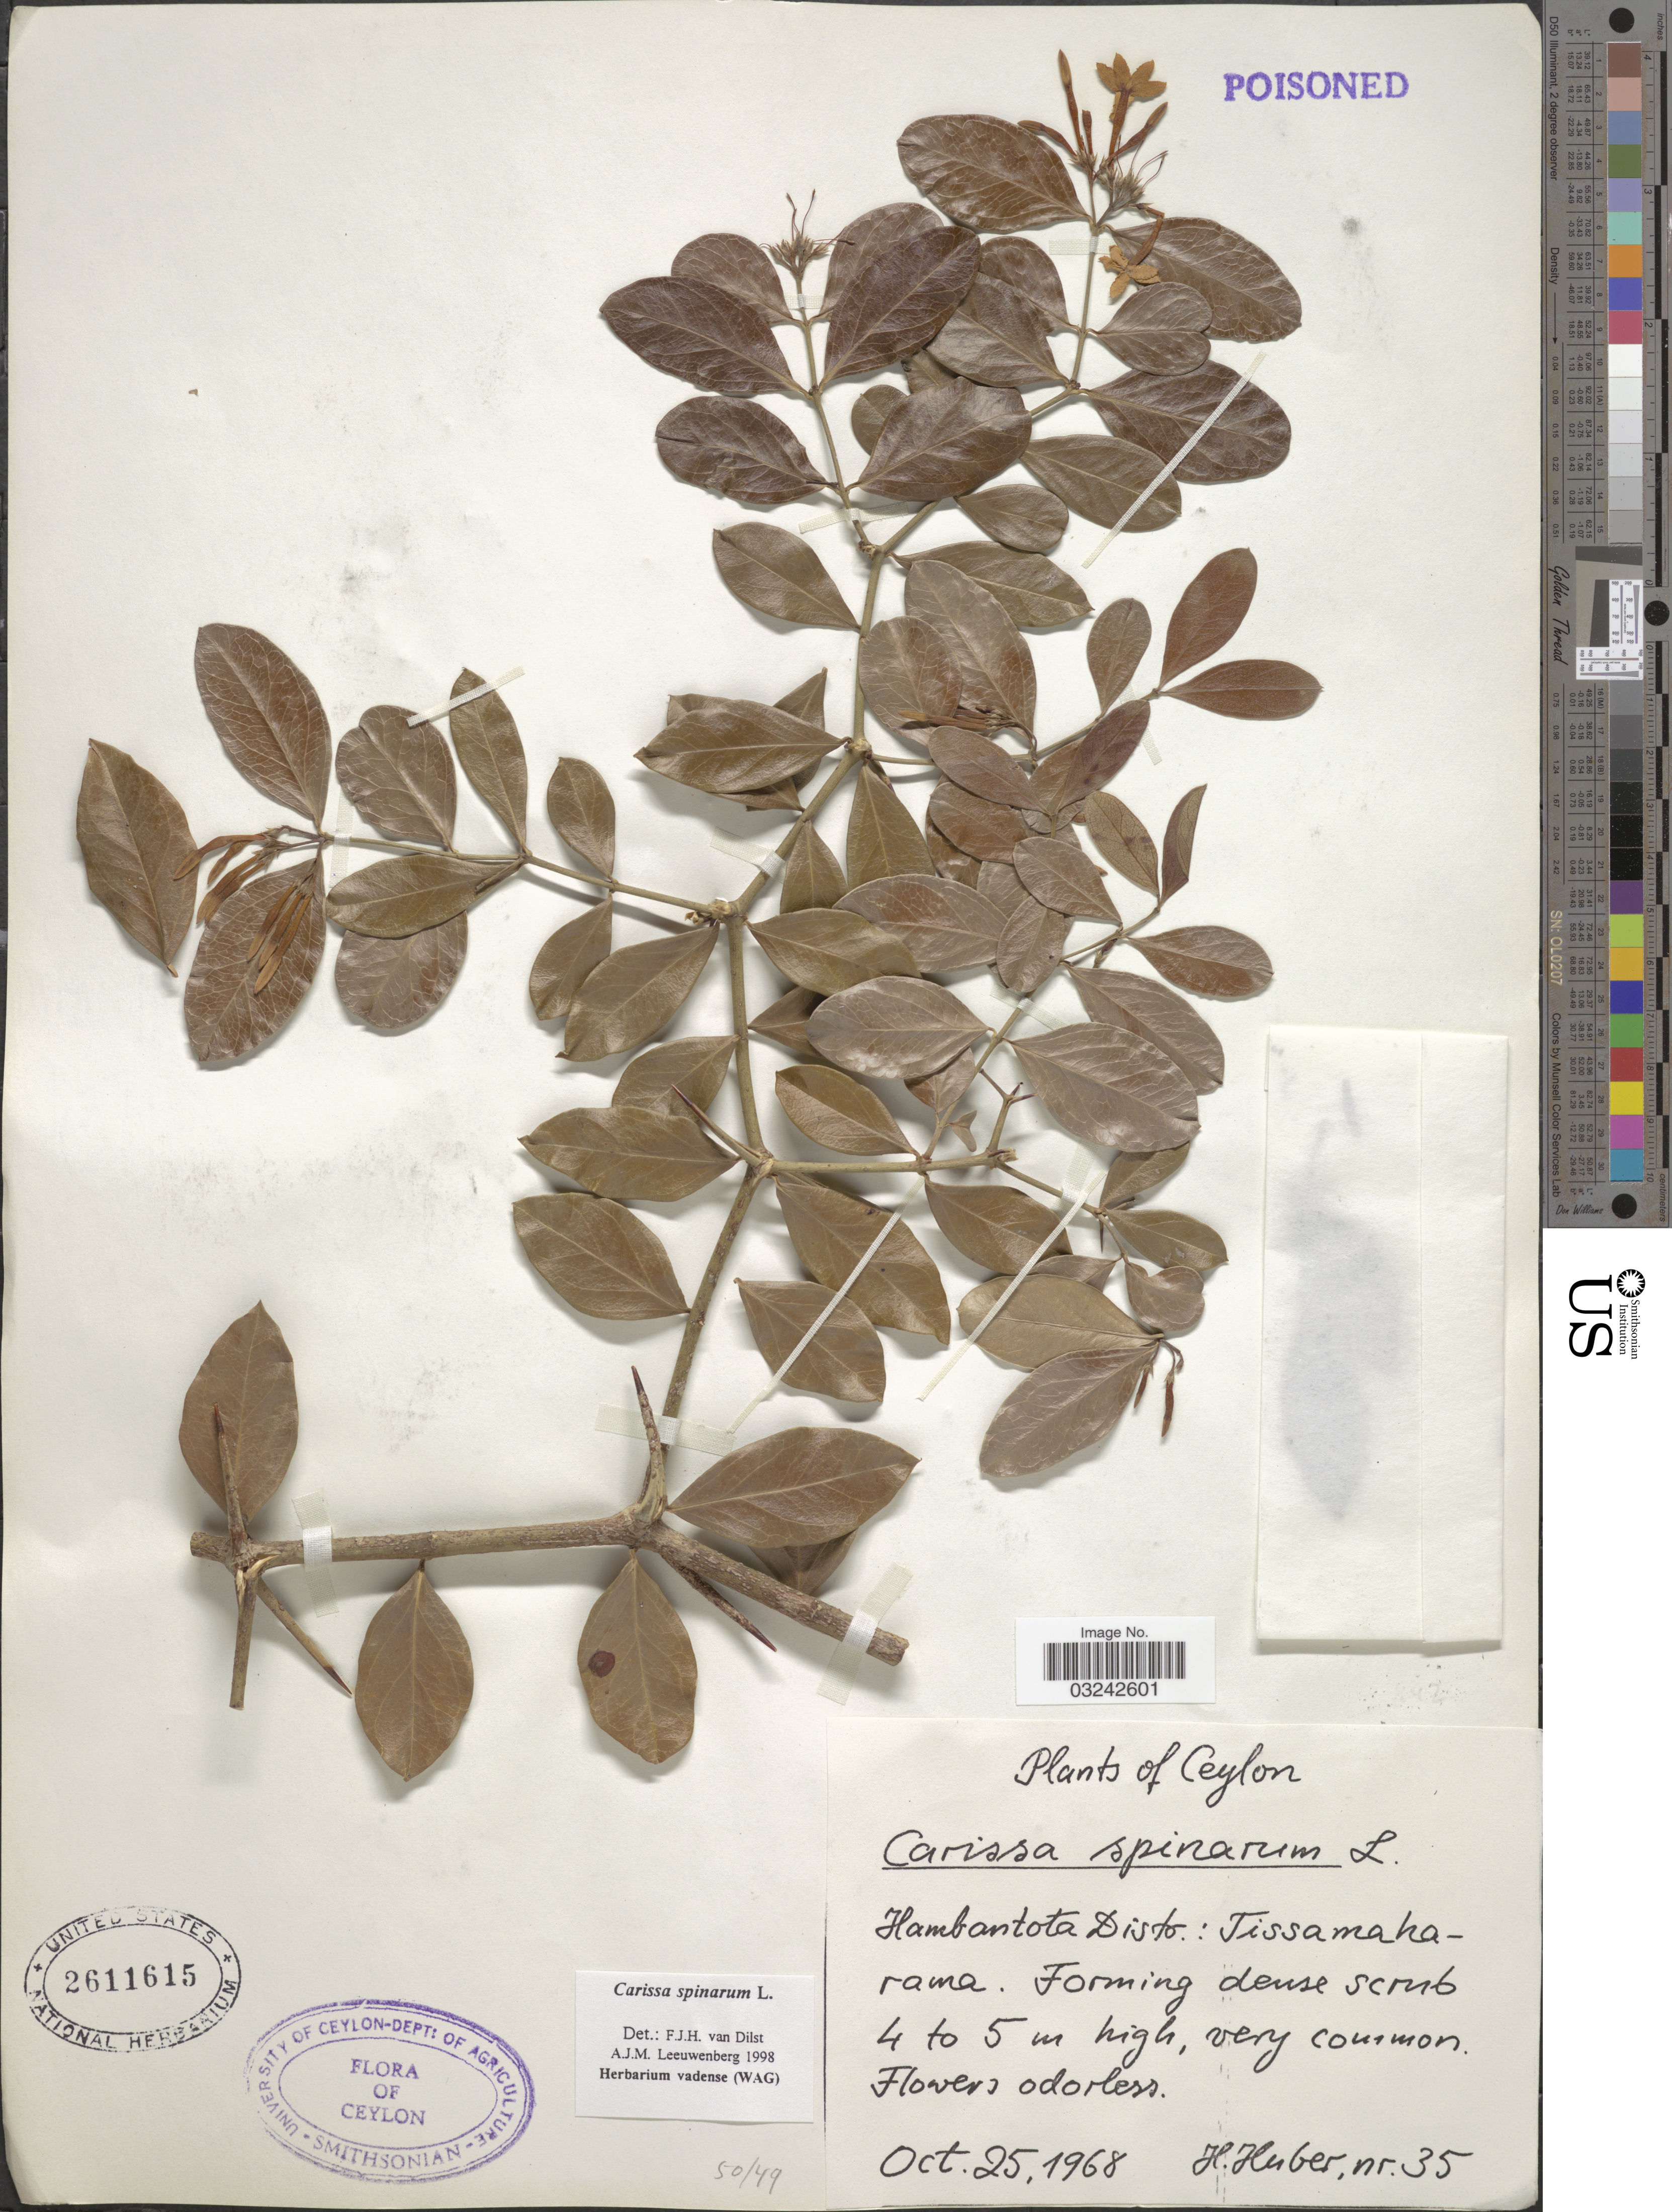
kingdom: Plantae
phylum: Tracheophyta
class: Magnoliopsida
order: Gentianales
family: Apocynaceae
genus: Carissa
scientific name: Carissa spinarum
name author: L.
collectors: H. Huber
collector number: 35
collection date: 1968-10-25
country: Sri Lanka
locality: Ceylon. Hambantota Distr.: Tissamaharama.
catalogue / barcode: US 2611615